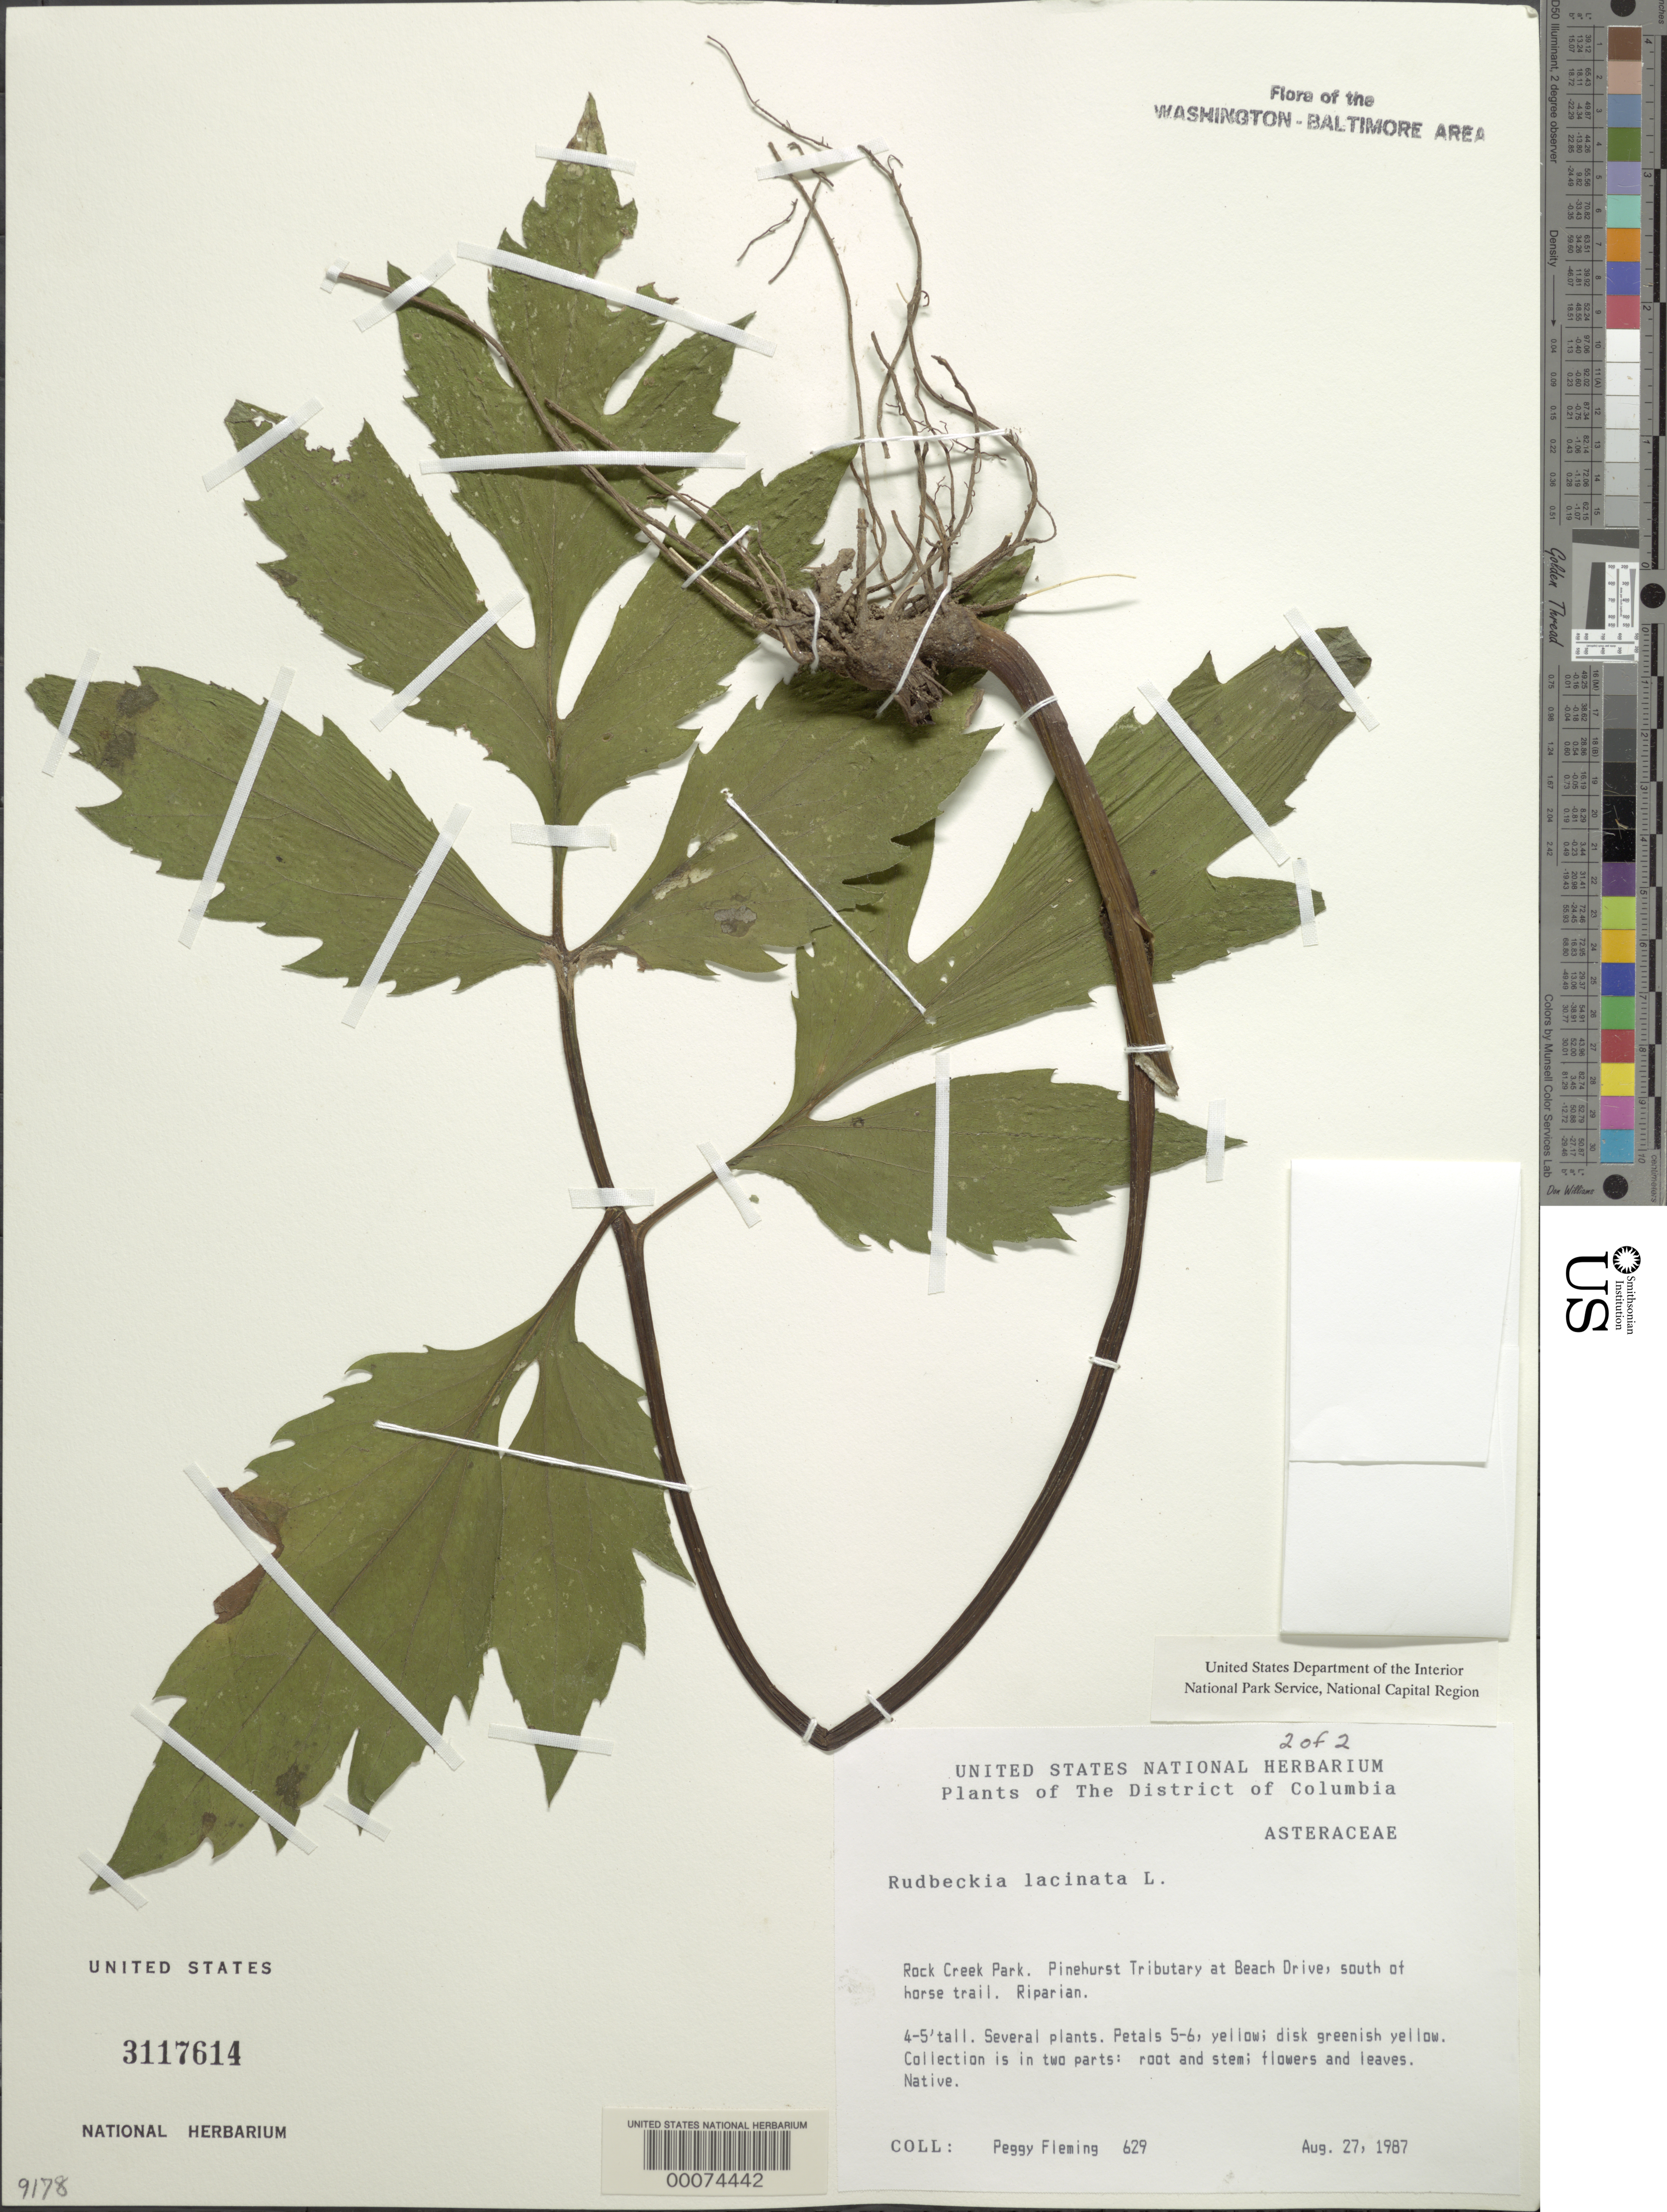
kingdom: Plantae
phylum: Tracheophyta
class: Magnoliopsida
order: Asterales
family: Asteraceae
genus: Rudbeckia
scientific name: Rudbeckia laciniata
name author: L.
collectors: P. Fleming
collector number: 629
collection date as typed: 27 Aug 1987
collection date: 1987-08-27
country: United States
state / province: District of Columbia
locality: Rock Creek Park, Pinehurst Tributary at Beach Drive Rock Creek Park & vicinity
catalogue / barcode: US 3117614